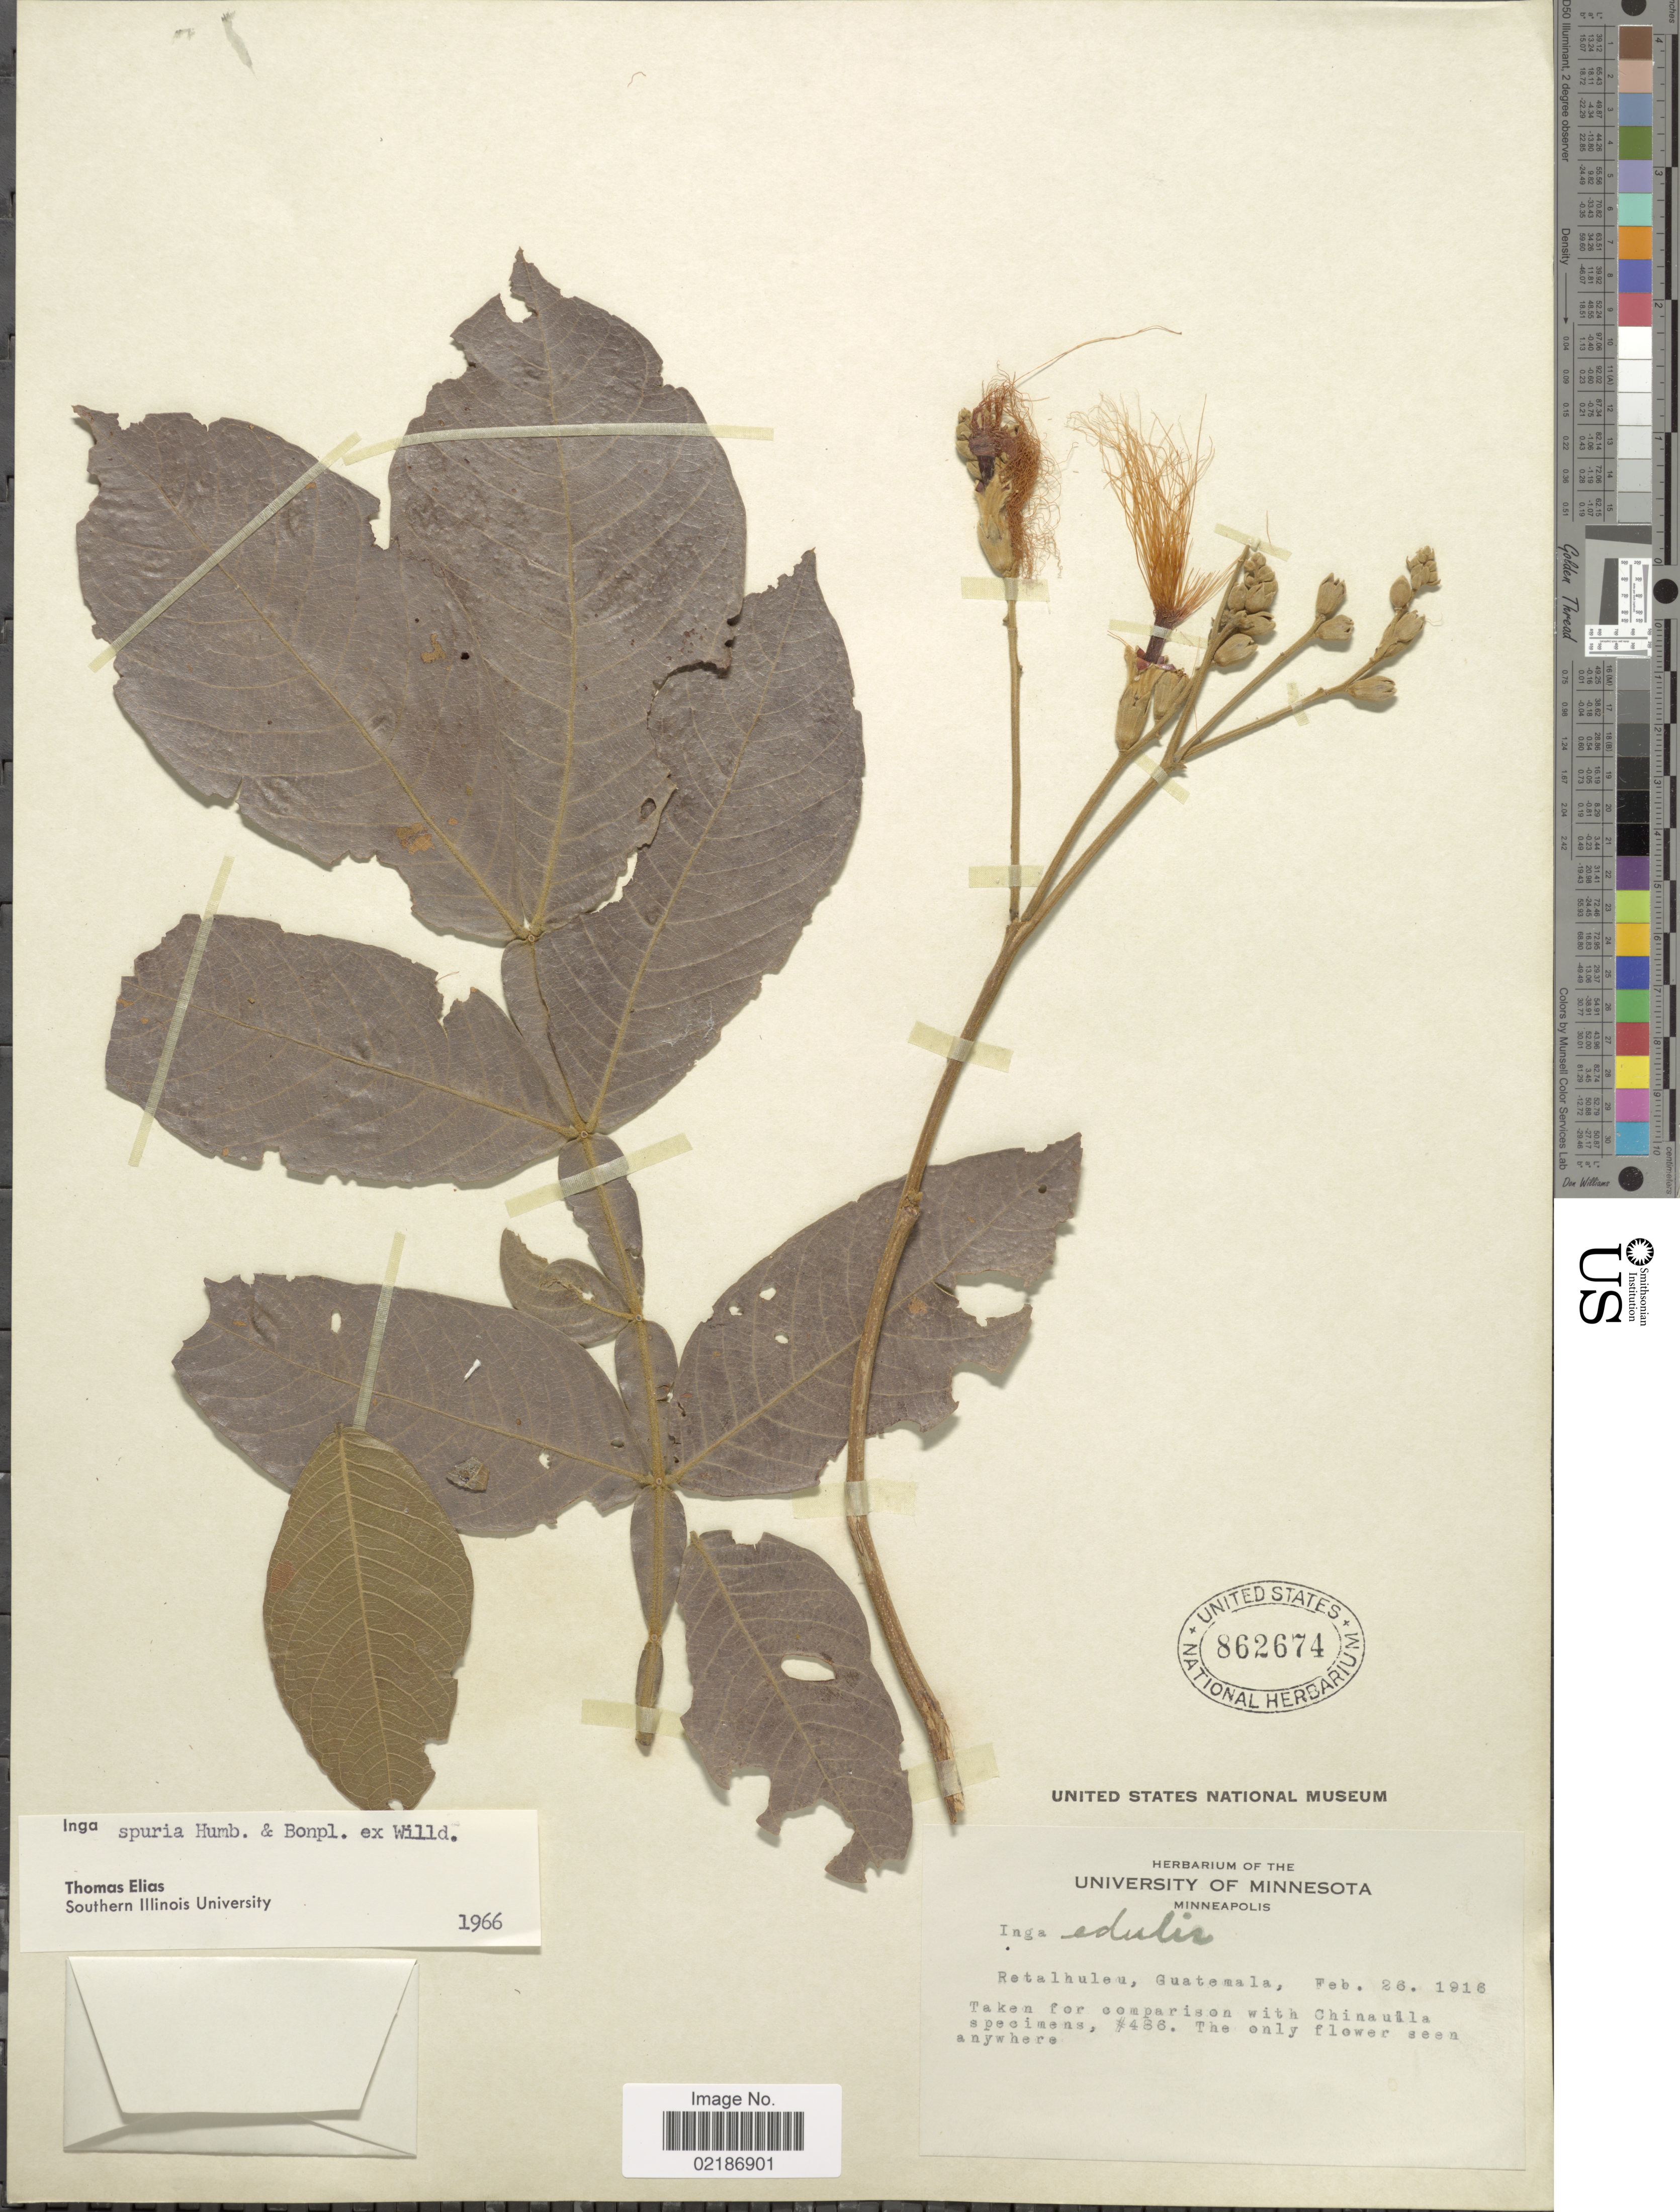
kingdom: Plantae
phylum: Tracheophyta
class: Magnoliopsida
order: Fabales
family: Fabaceae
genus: Inga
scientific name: Inga vera subsp. vera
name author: Willd.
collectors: ex Herb. University of Minnesota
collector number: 486?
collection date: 1916-02-26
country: Guatemala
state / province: Retalhuleu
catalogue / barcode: US 862674